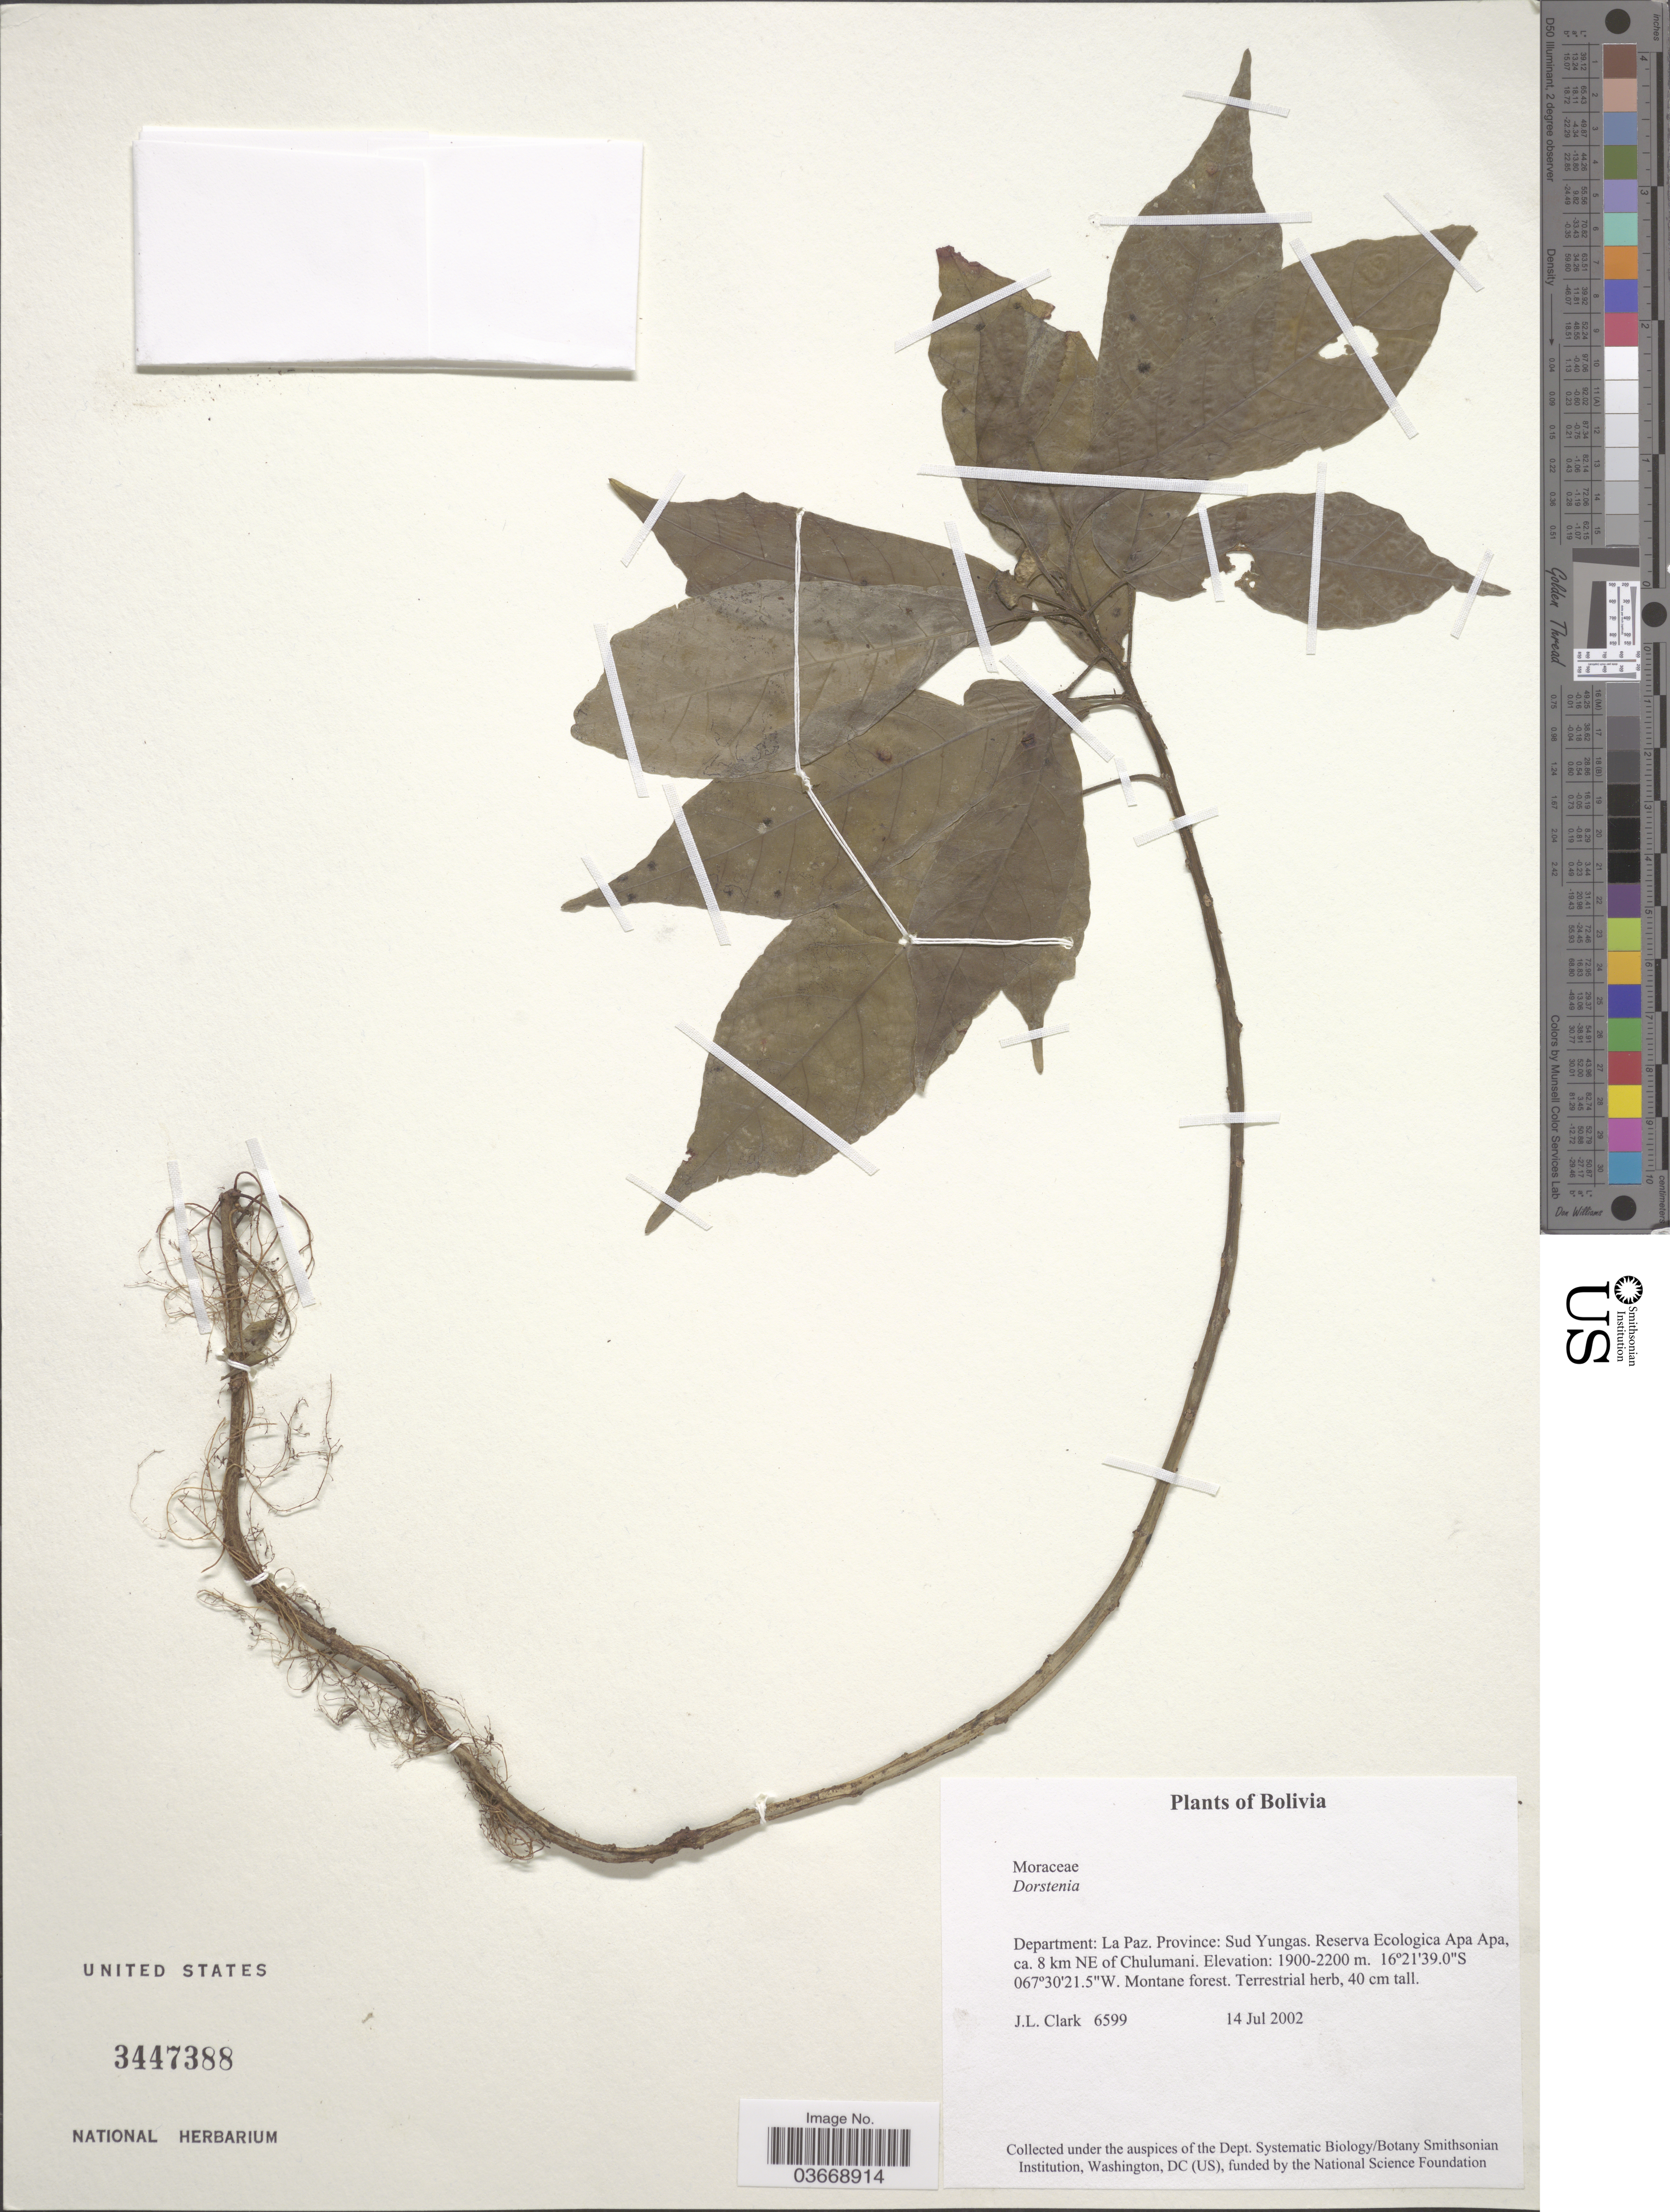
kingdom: Plantae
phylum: Tracheophyta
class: Magnoliopsida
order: Rosales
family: Moraceae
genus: Dorstenia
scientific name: Dorstenia sp.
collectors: J. L. Clark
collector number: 6599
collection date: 2002-07-14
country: Bolivia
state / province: La Paz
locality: Department: La Paz. Province: Sud Yungas, Reserva Ecologica Apa Apa, ca. 8 km NE of Chulumani.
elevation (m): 1900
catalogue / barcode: US 3447388